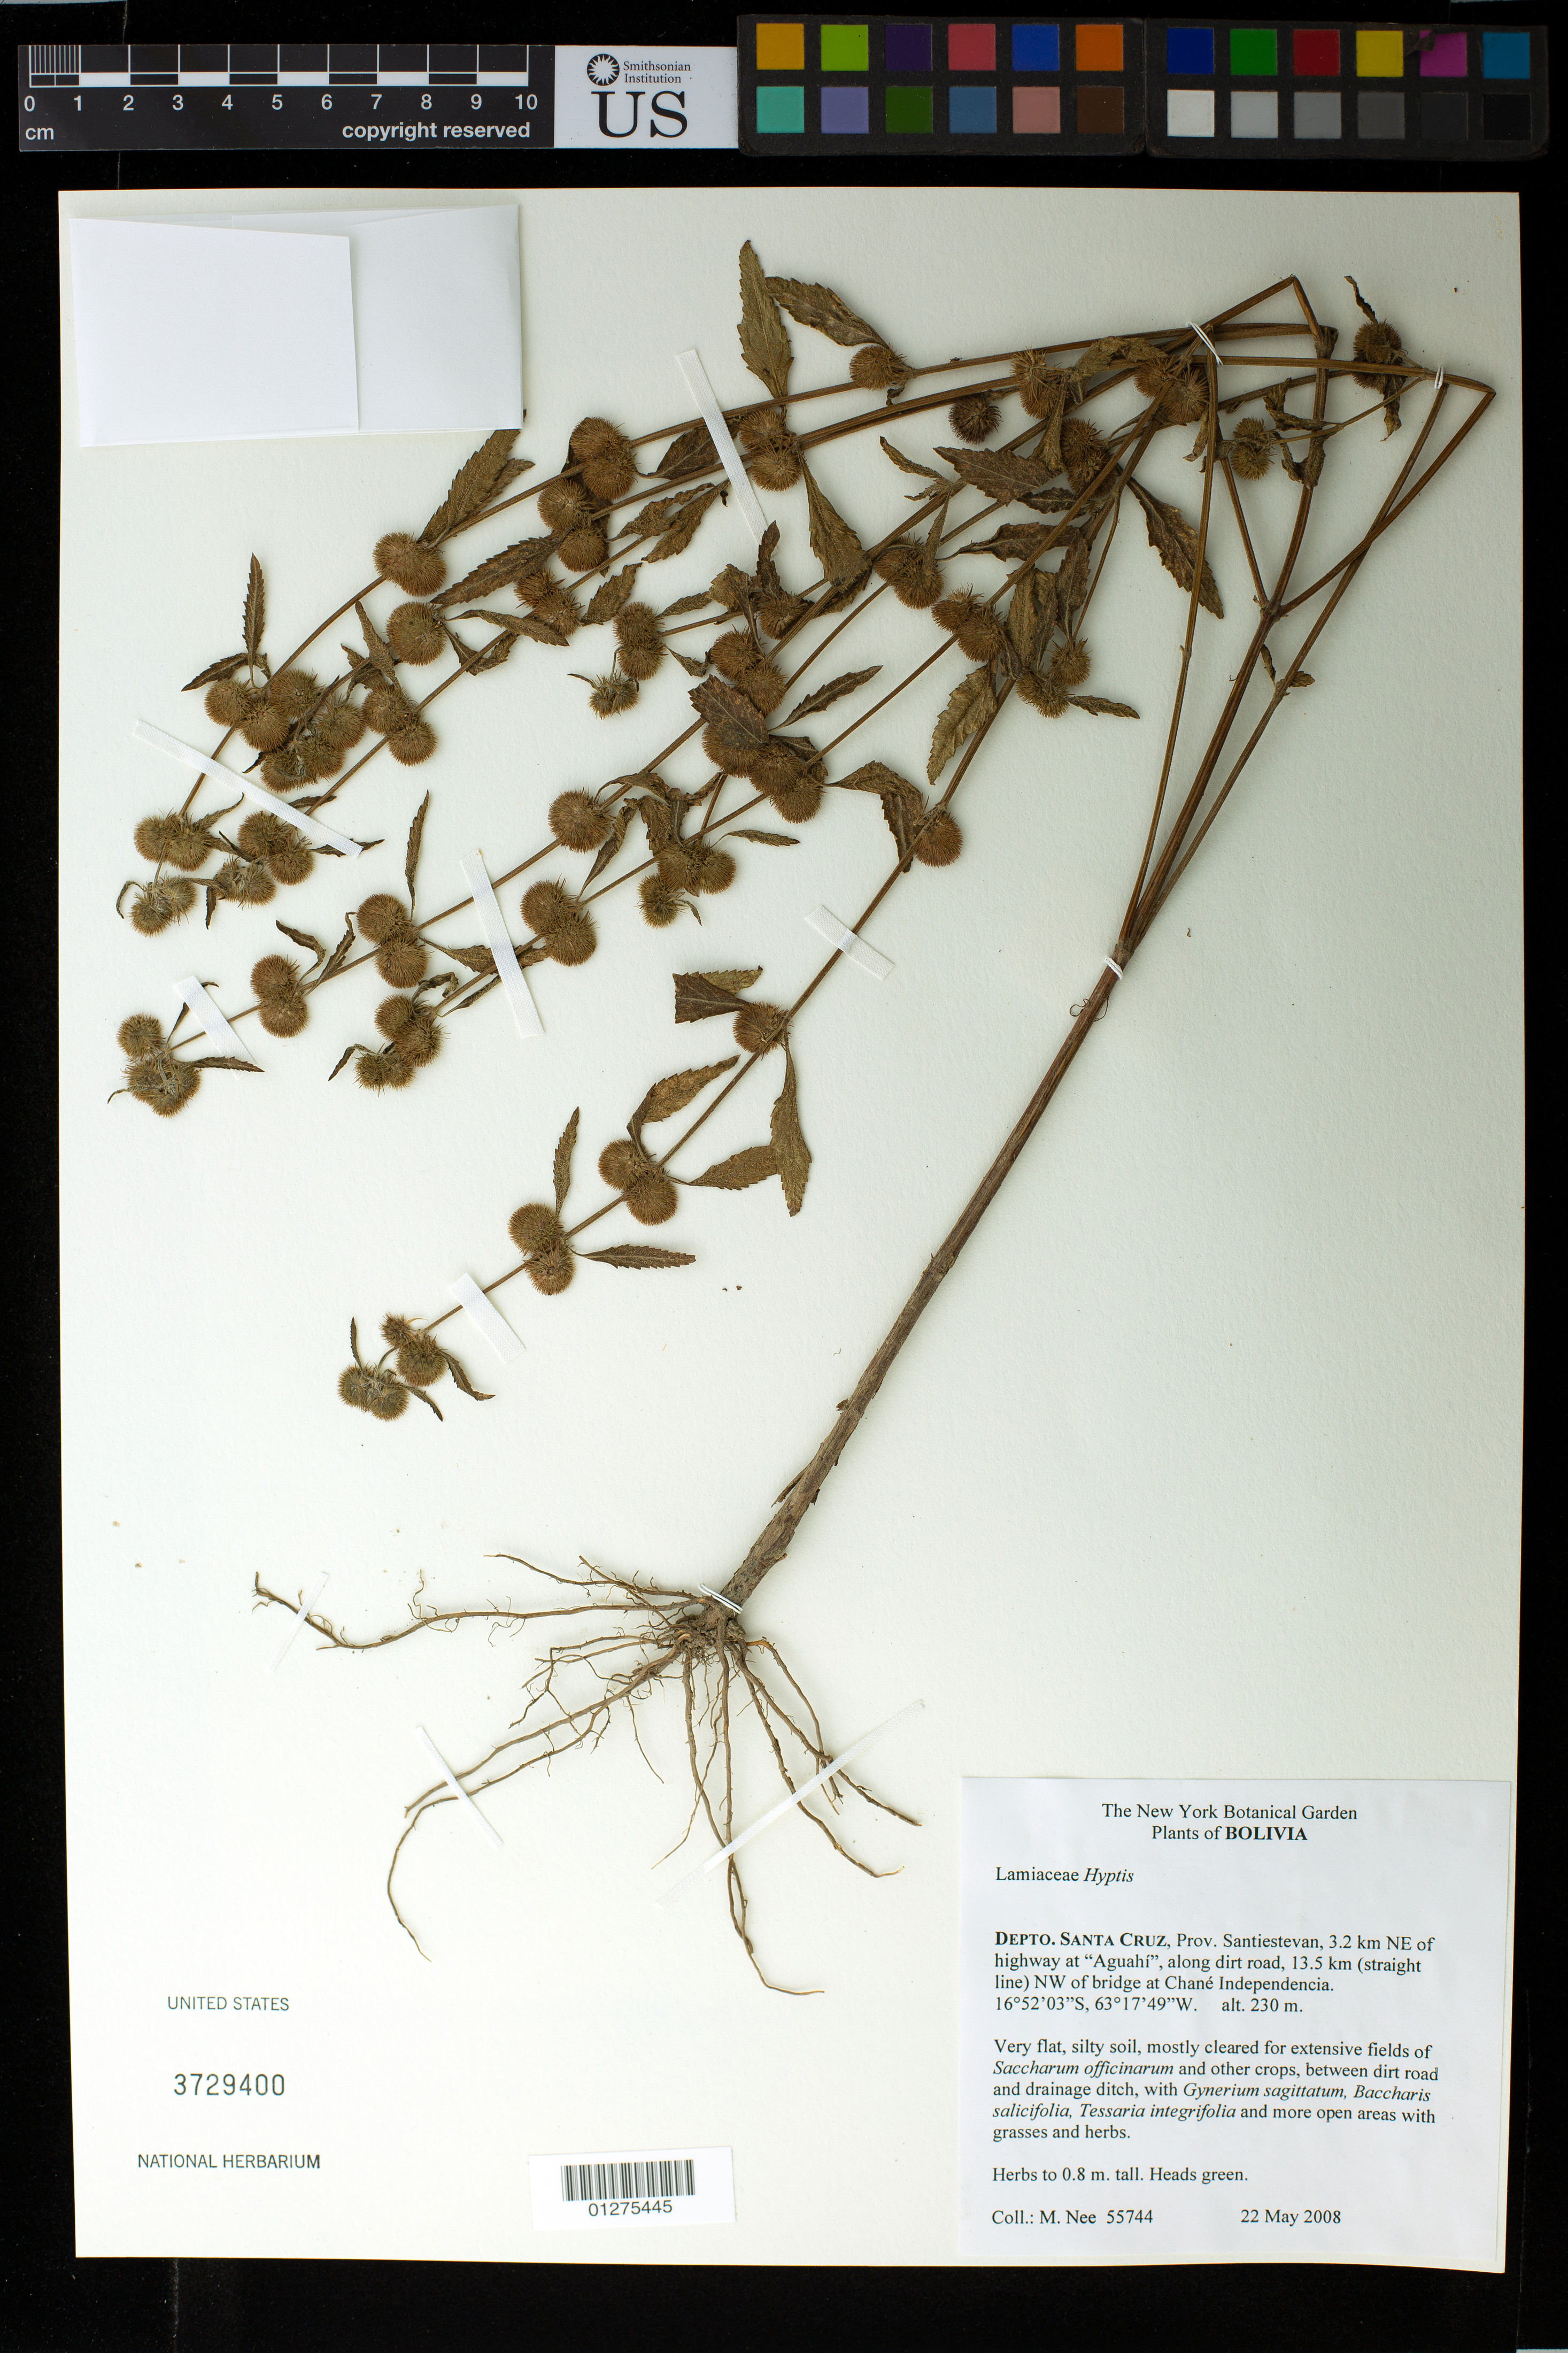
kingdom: Plantae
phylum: Tracheophyta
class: Magnoliopsida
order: Lamiales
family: Lamiaceae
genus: Hyptis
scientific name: Hyptis sp.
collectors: M. Nee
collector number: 55744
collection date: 2008-05-22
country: Bolivia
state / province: Santa Cruz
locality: Prov. Santiesteban, 3.2 km NE of highway at "Aguahl", along dirt road, 13.5 km (straight line) NW of bridge at Chane Independencia.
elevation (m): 230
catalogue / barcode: US 3729400